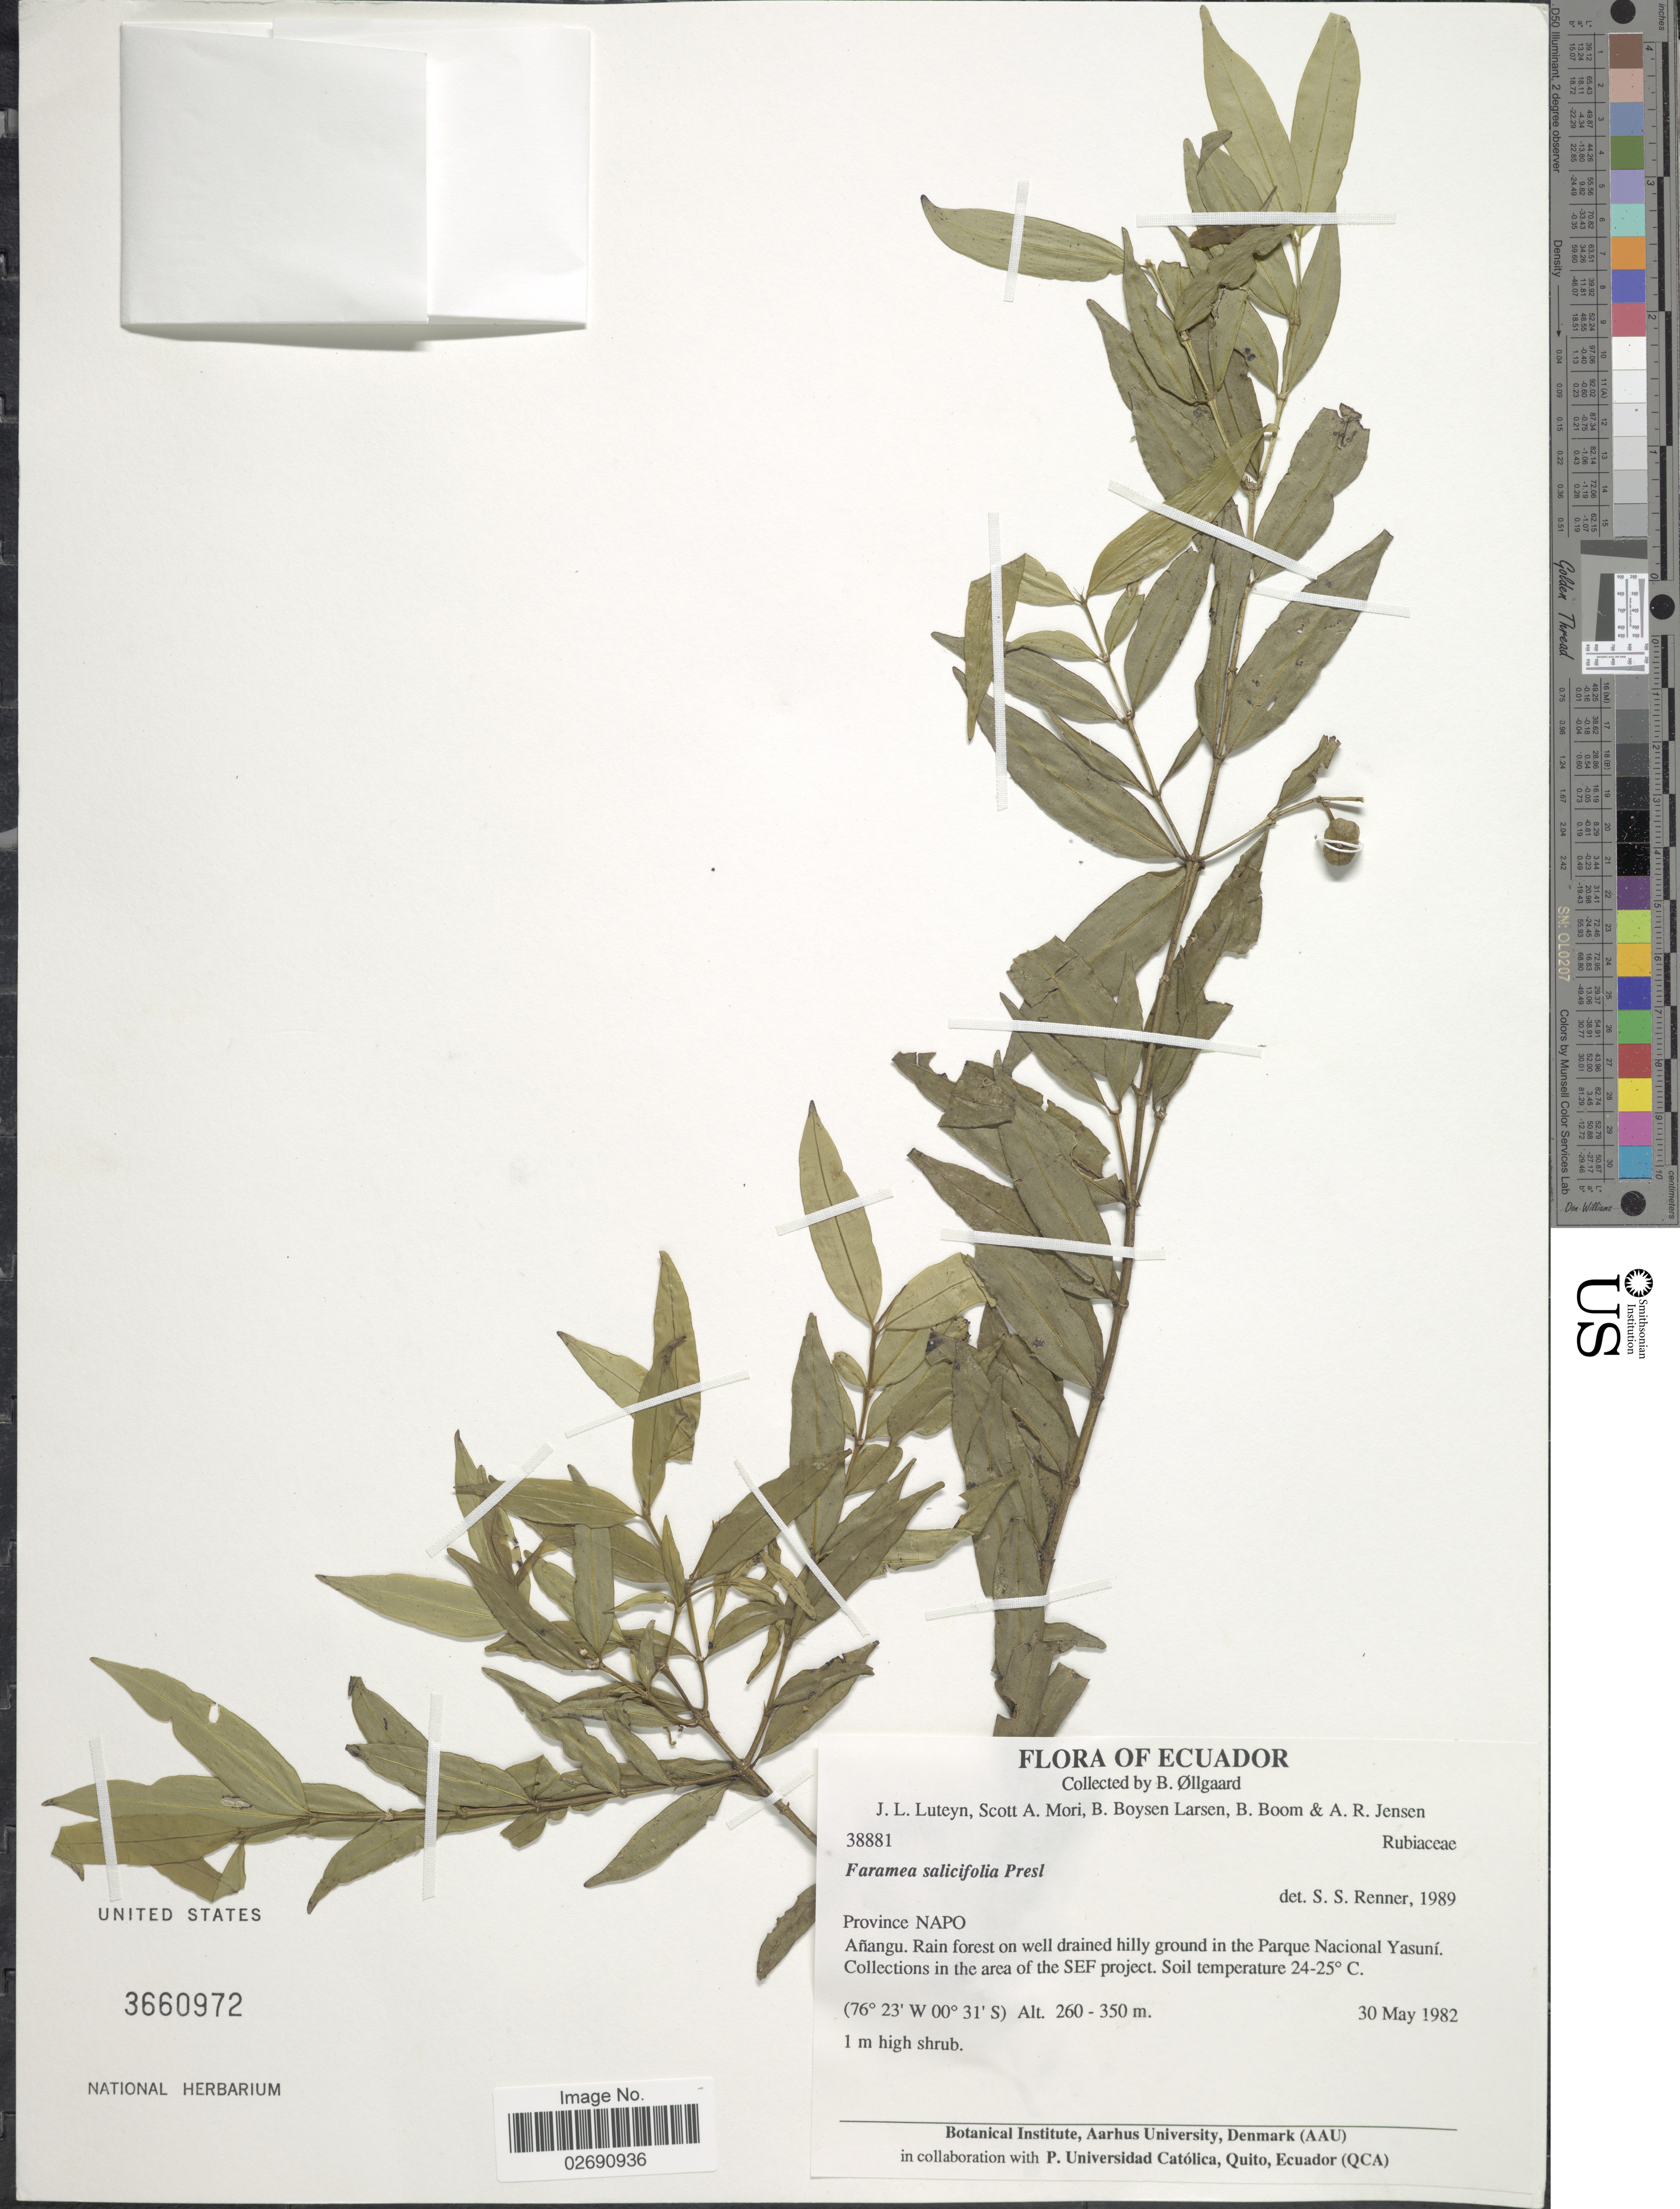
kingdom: Plantae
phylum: Tracheophyta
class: Magnoliopsida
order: Gentianales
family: Rubiaceae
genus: Faramea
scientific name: Faramea salicifolia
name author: C. Presl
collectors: B. Øllgaard, J. L. Luteyn, S. Mori, B. Boysen Larsen & et al.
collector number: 38881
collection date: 1982-05-30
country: Ecuador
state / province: Napo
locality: Anangu. Rain forest on well drained hilly ground in the Parque Nacional Yasuni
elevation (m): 260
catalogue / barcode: US 3660972